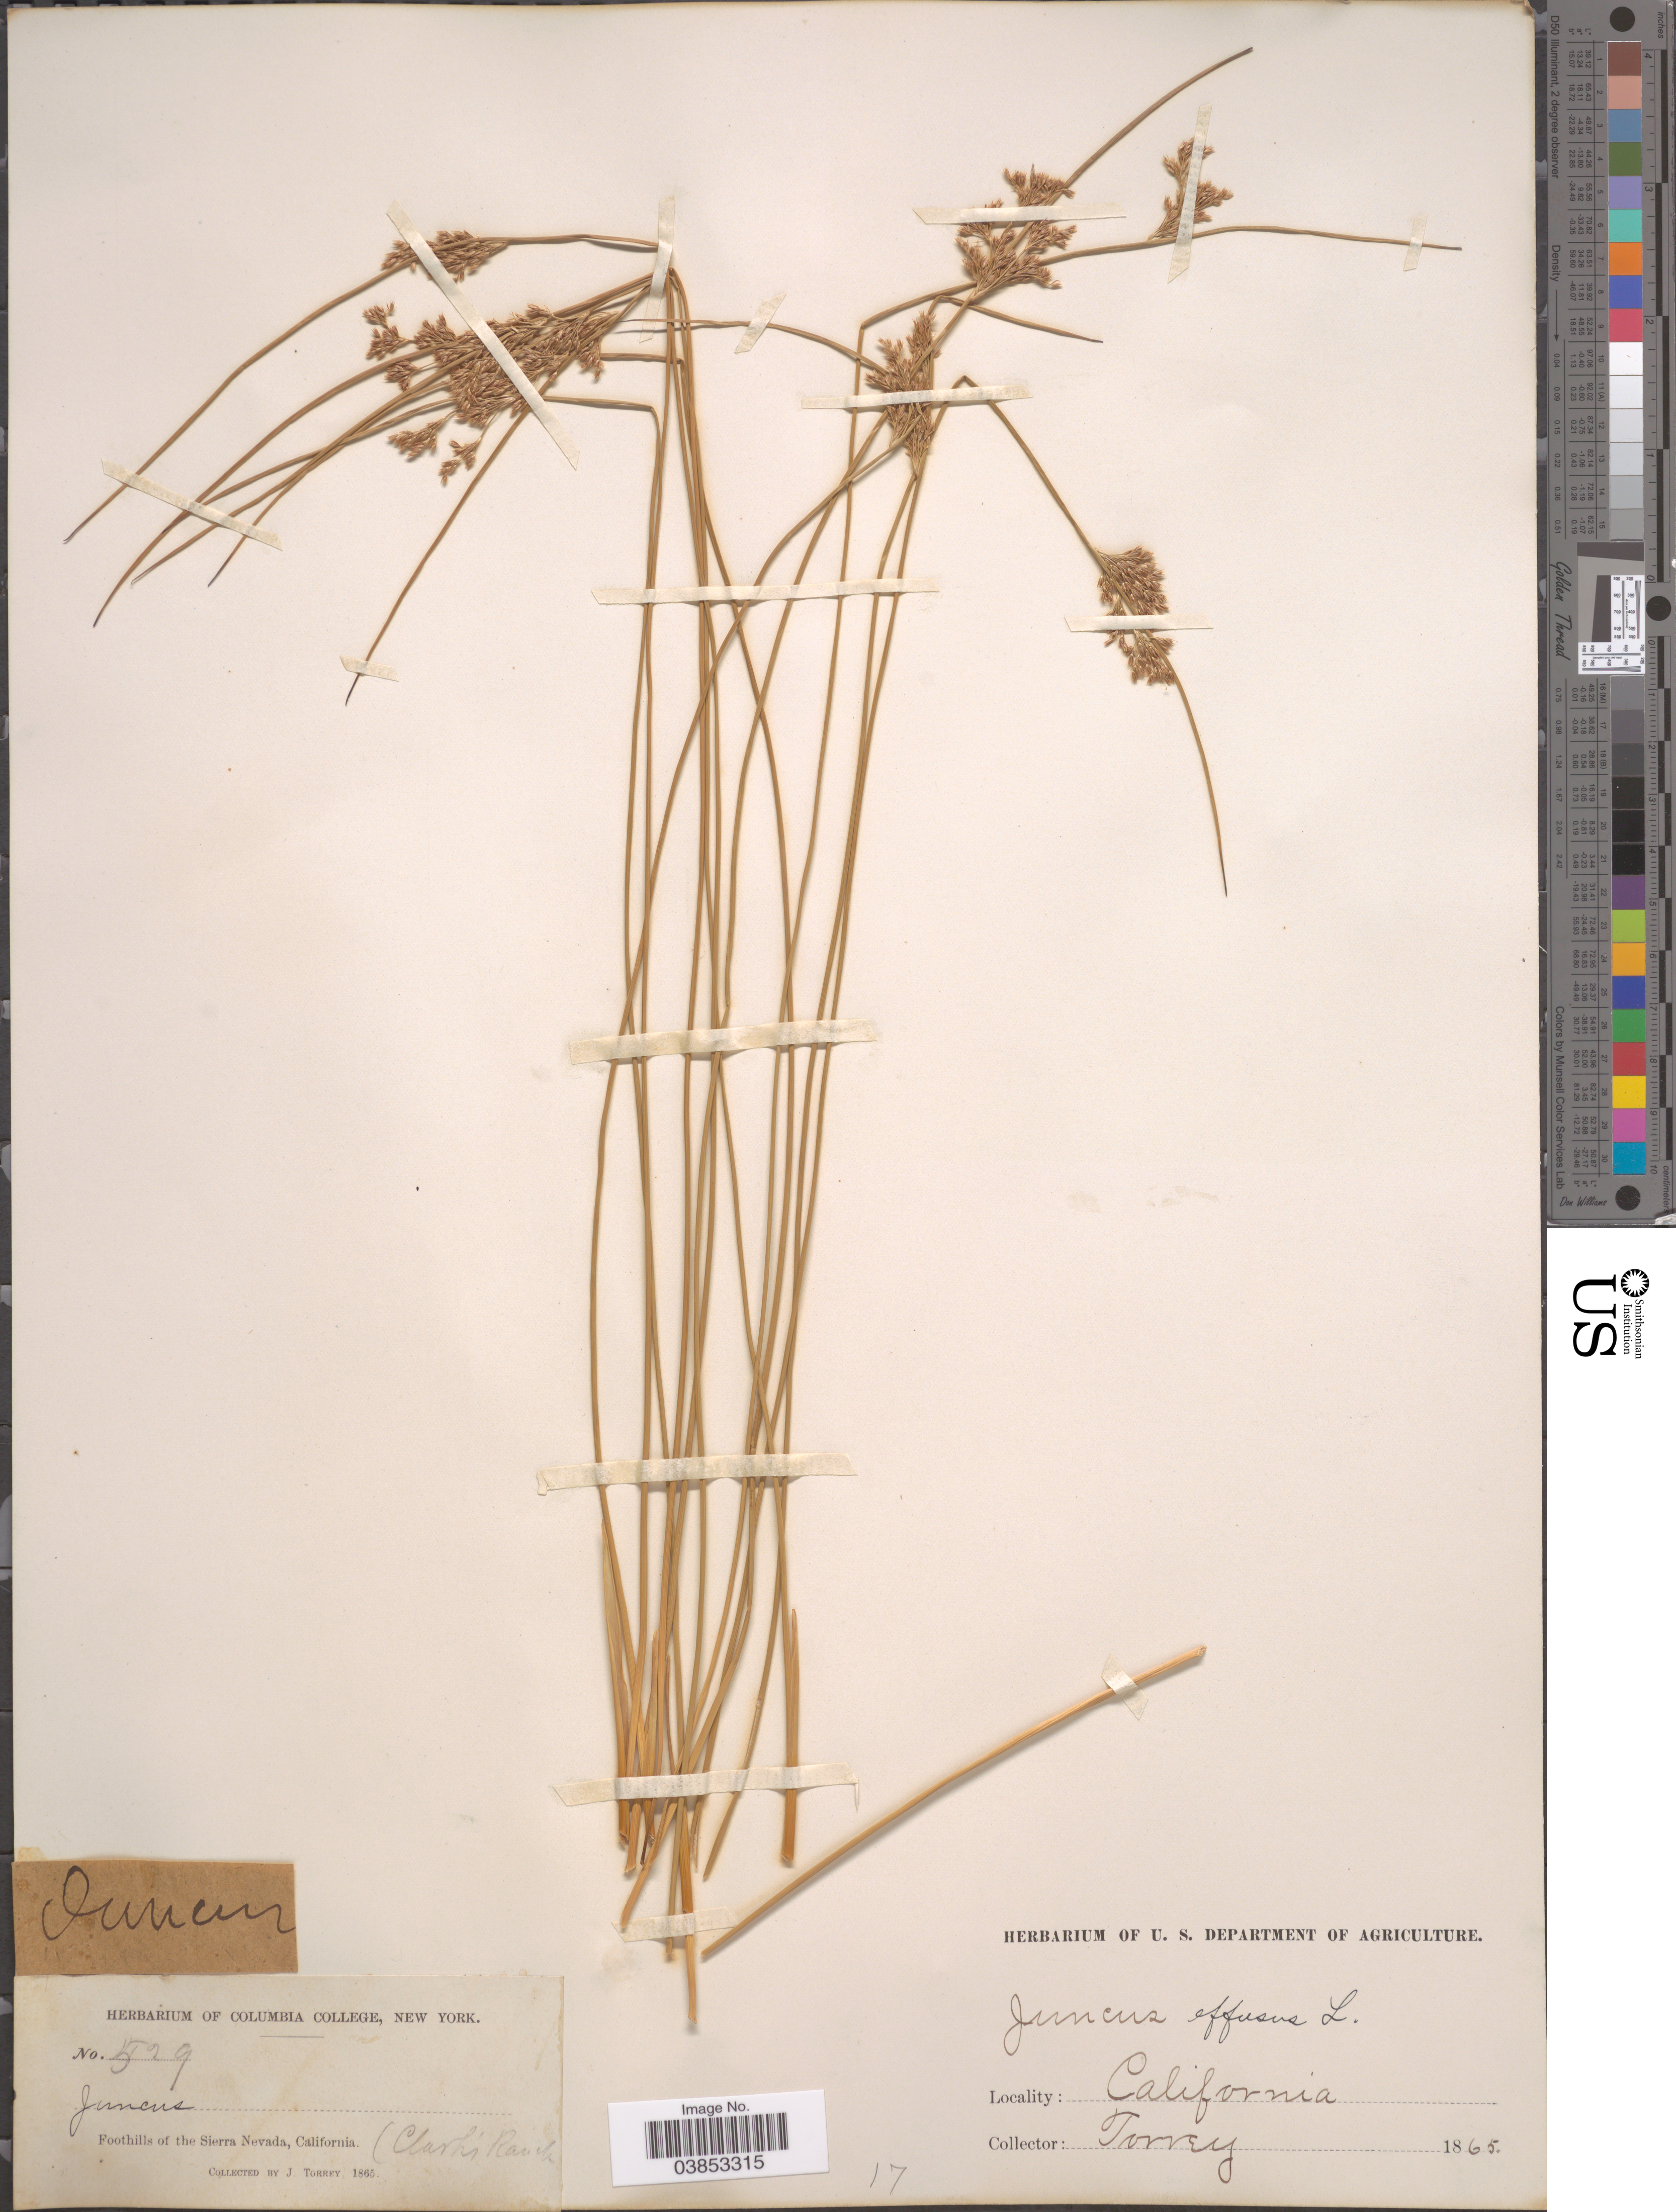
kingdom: Plantae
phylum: Tracheophyta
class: Liliopsida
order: Poales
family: Juncaceae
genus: Juncus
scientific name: Juncus effusus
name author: L.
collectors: J. Torrey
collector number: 529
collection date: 1865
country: United States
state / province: California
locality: Foothills of the Sierra Nevada, Clark's Ranch.